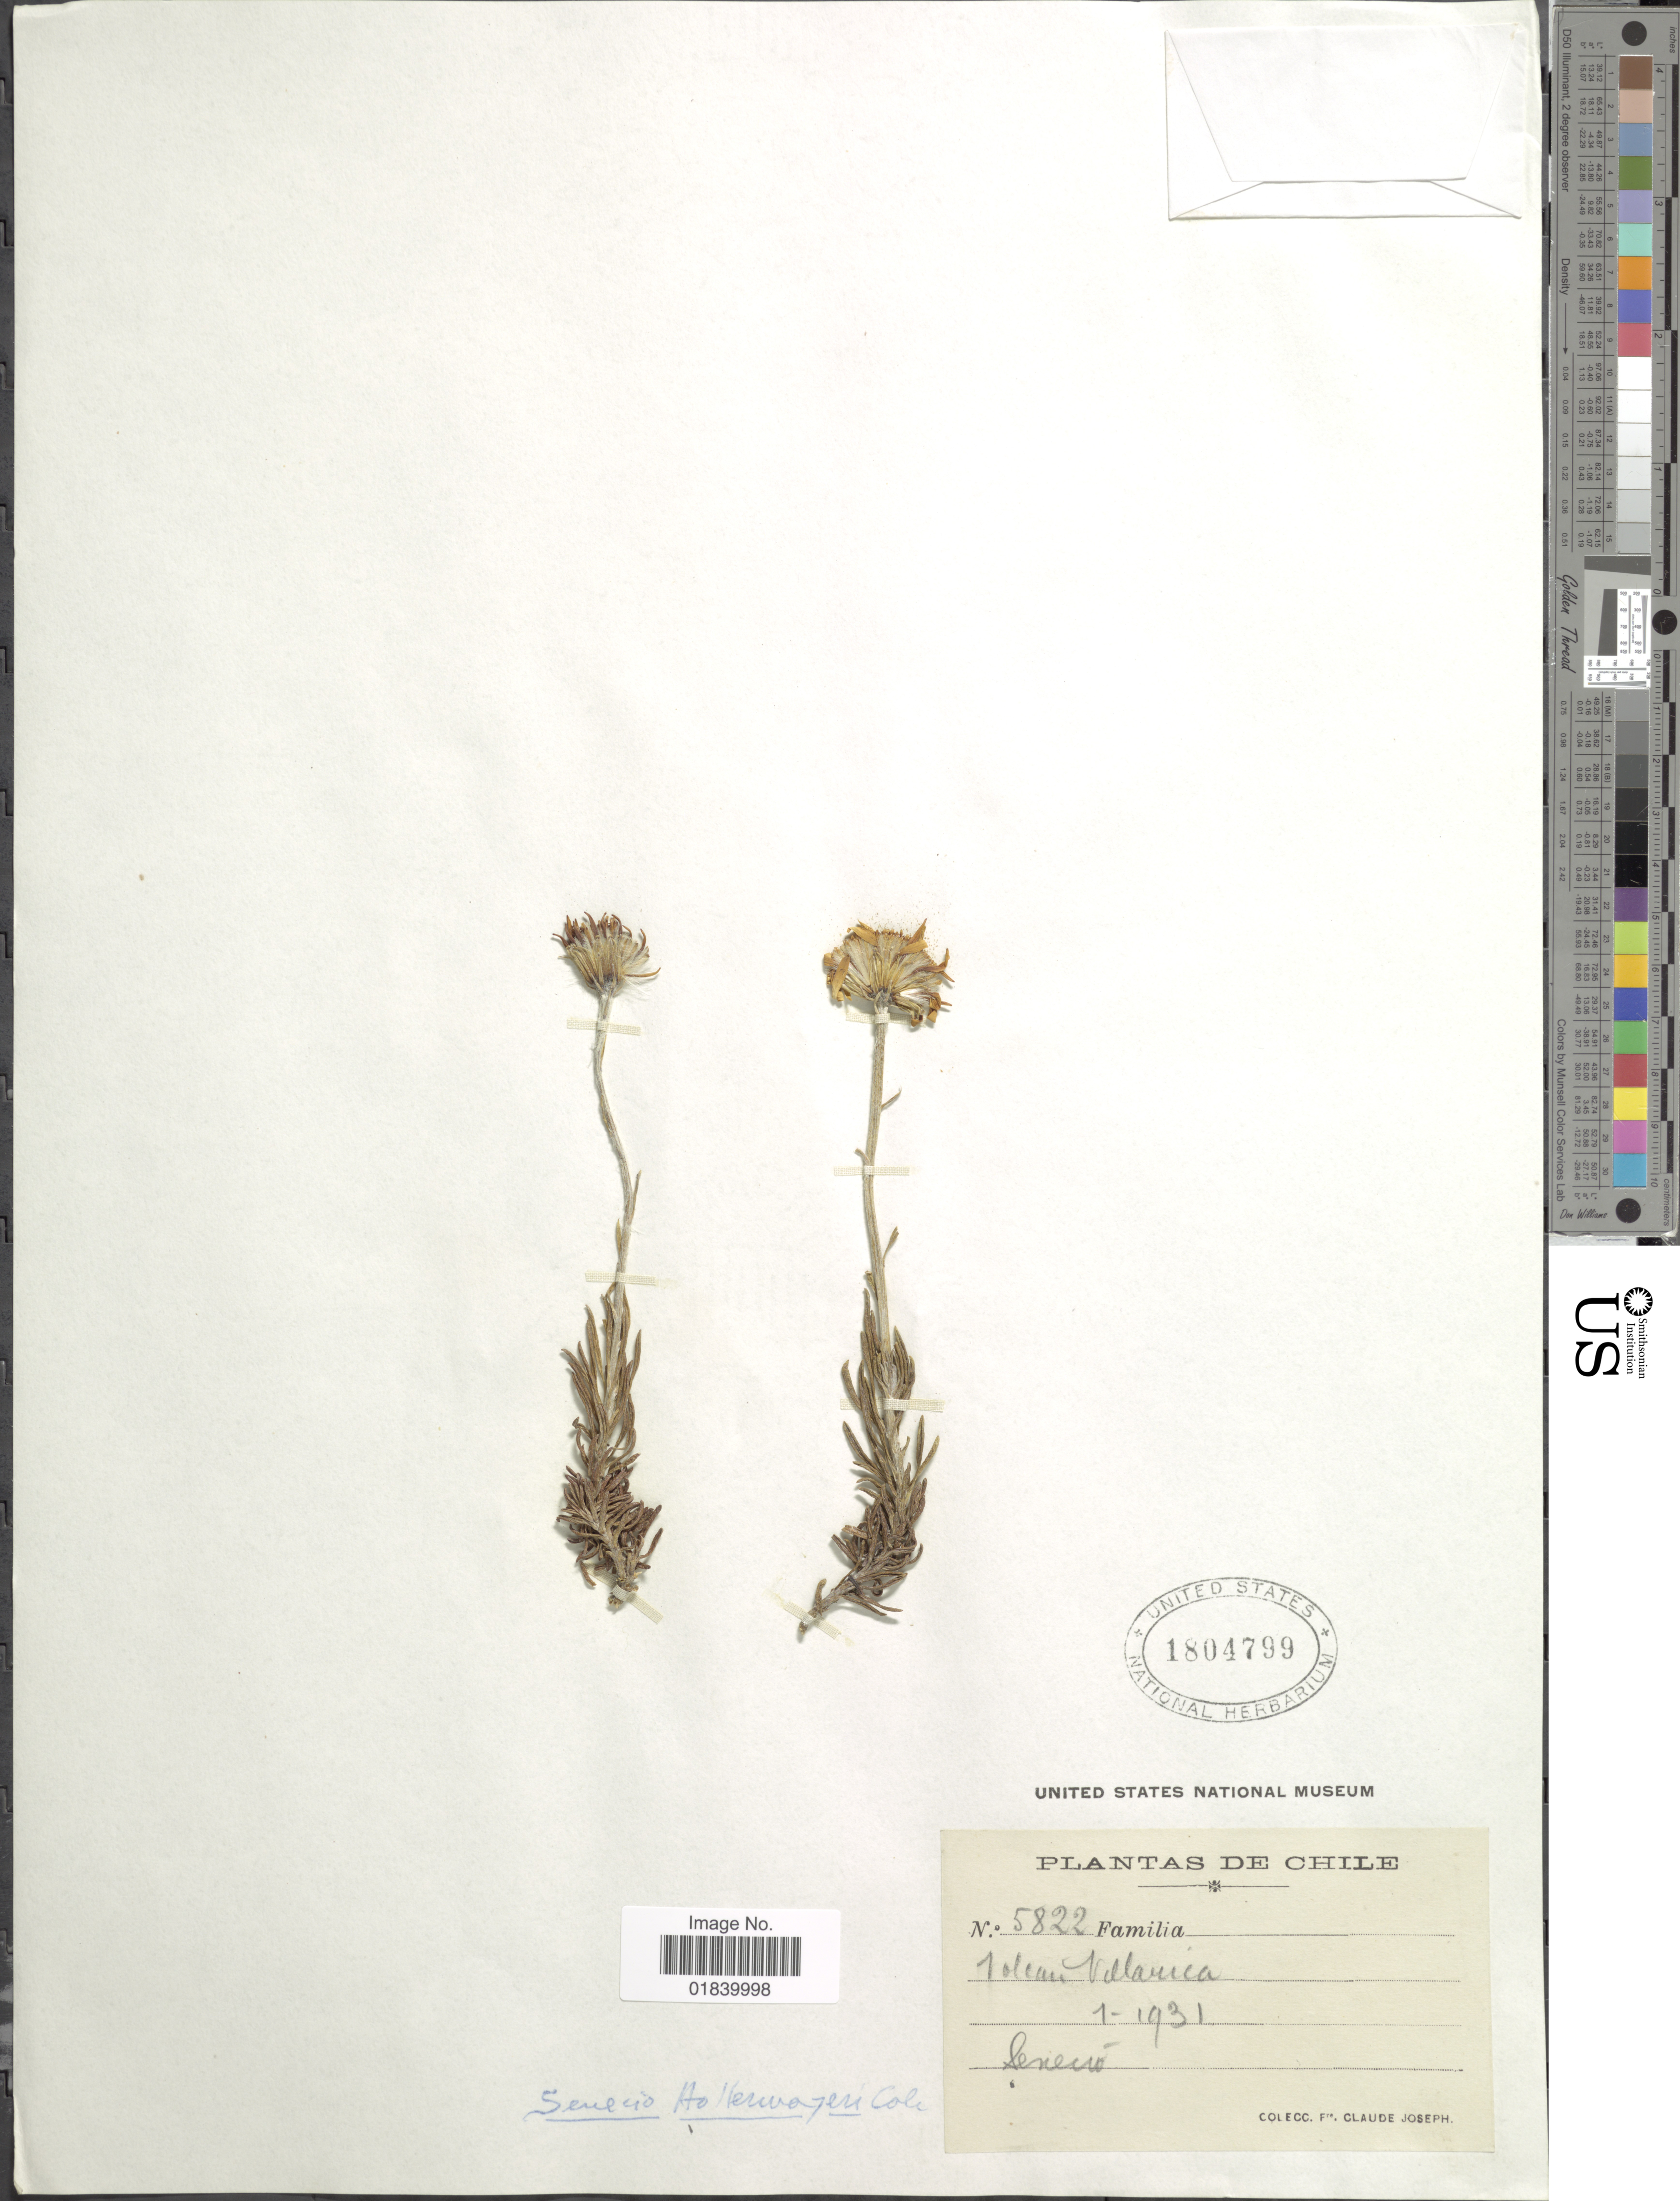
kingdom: Plantae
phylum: Tracheophyta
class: Magnoliopsida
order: Asterales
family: Asteraceae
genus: Senecio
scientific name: Senecio chionophilus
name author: Phil.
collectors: Bro. Claude-Joseph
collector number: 5822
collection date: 1931-01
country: Chile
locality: Volcan Villarica.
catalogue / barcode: US 1804799